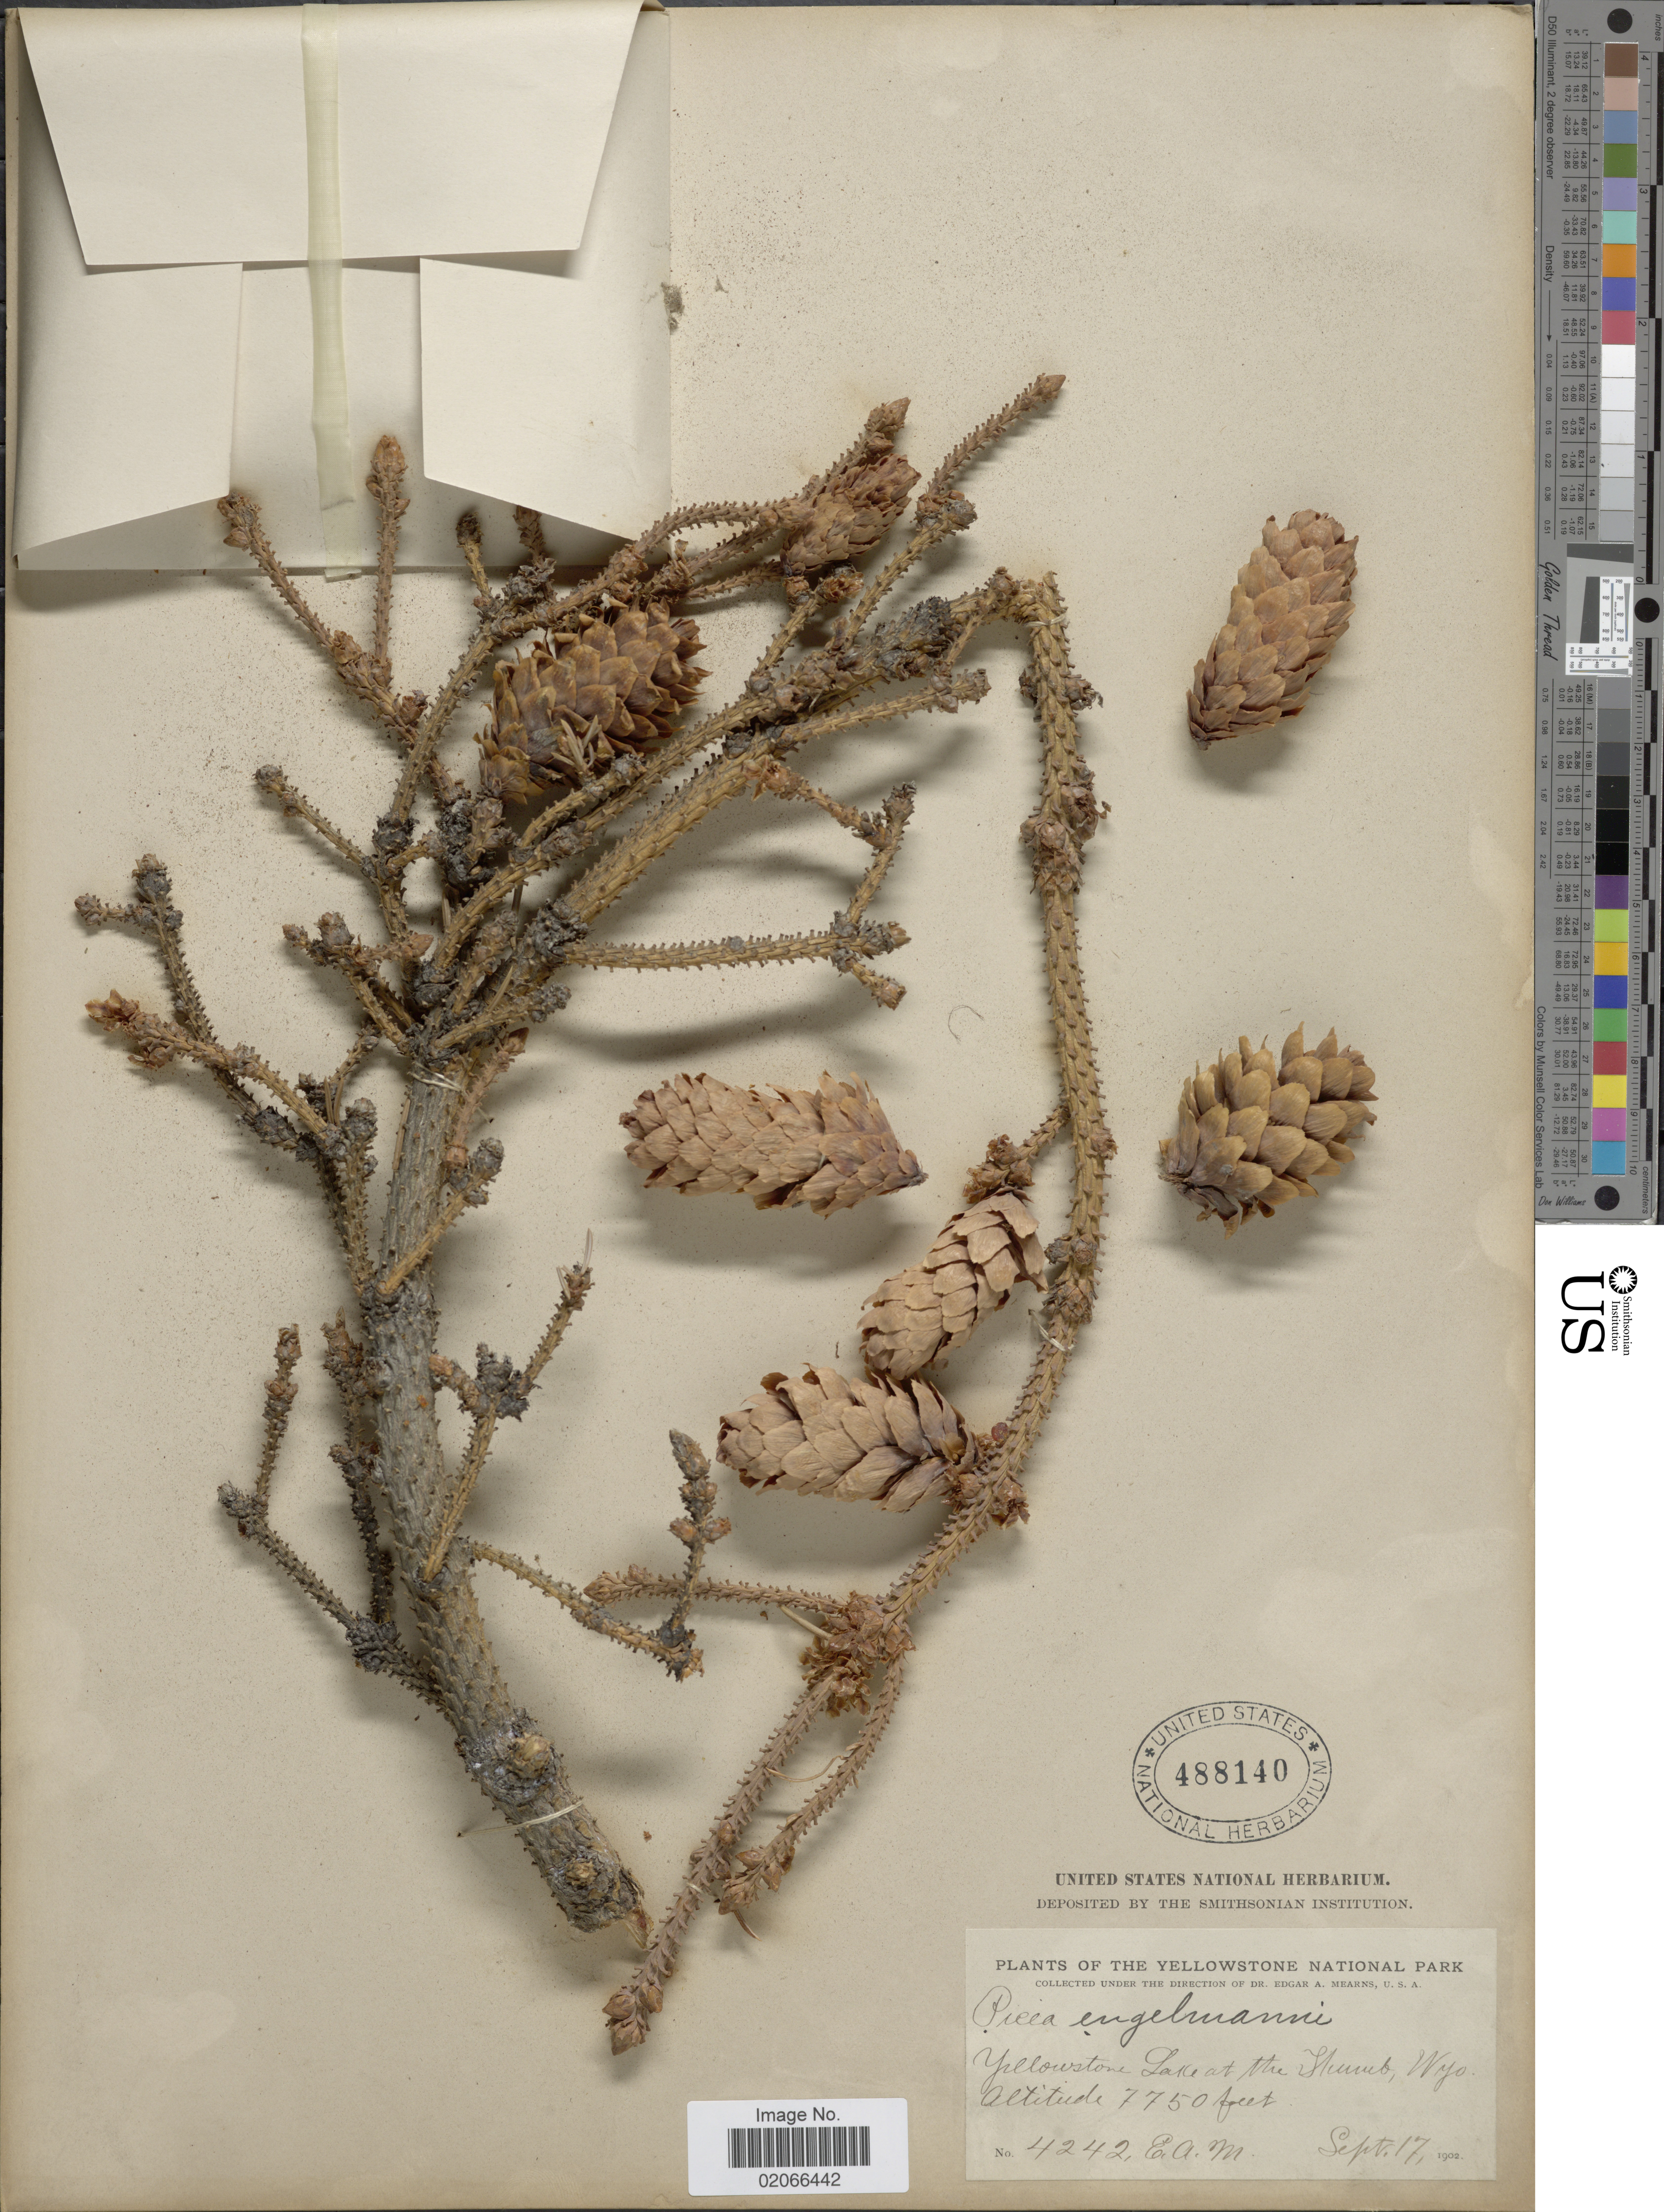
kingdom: Plantae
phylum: Tracheophyta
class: Pinopsida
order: Pinales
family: Pinaceae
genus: Picea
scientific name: Picea engelmannii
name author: Parry ex Engelm.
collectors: E. A. Mearns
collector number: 4242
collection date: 1902-09-17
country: United States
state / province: Wyoming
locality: Yellowstone National Park, Yellowstone Lake at The Thumb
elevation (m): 2362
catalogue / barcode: US 488140